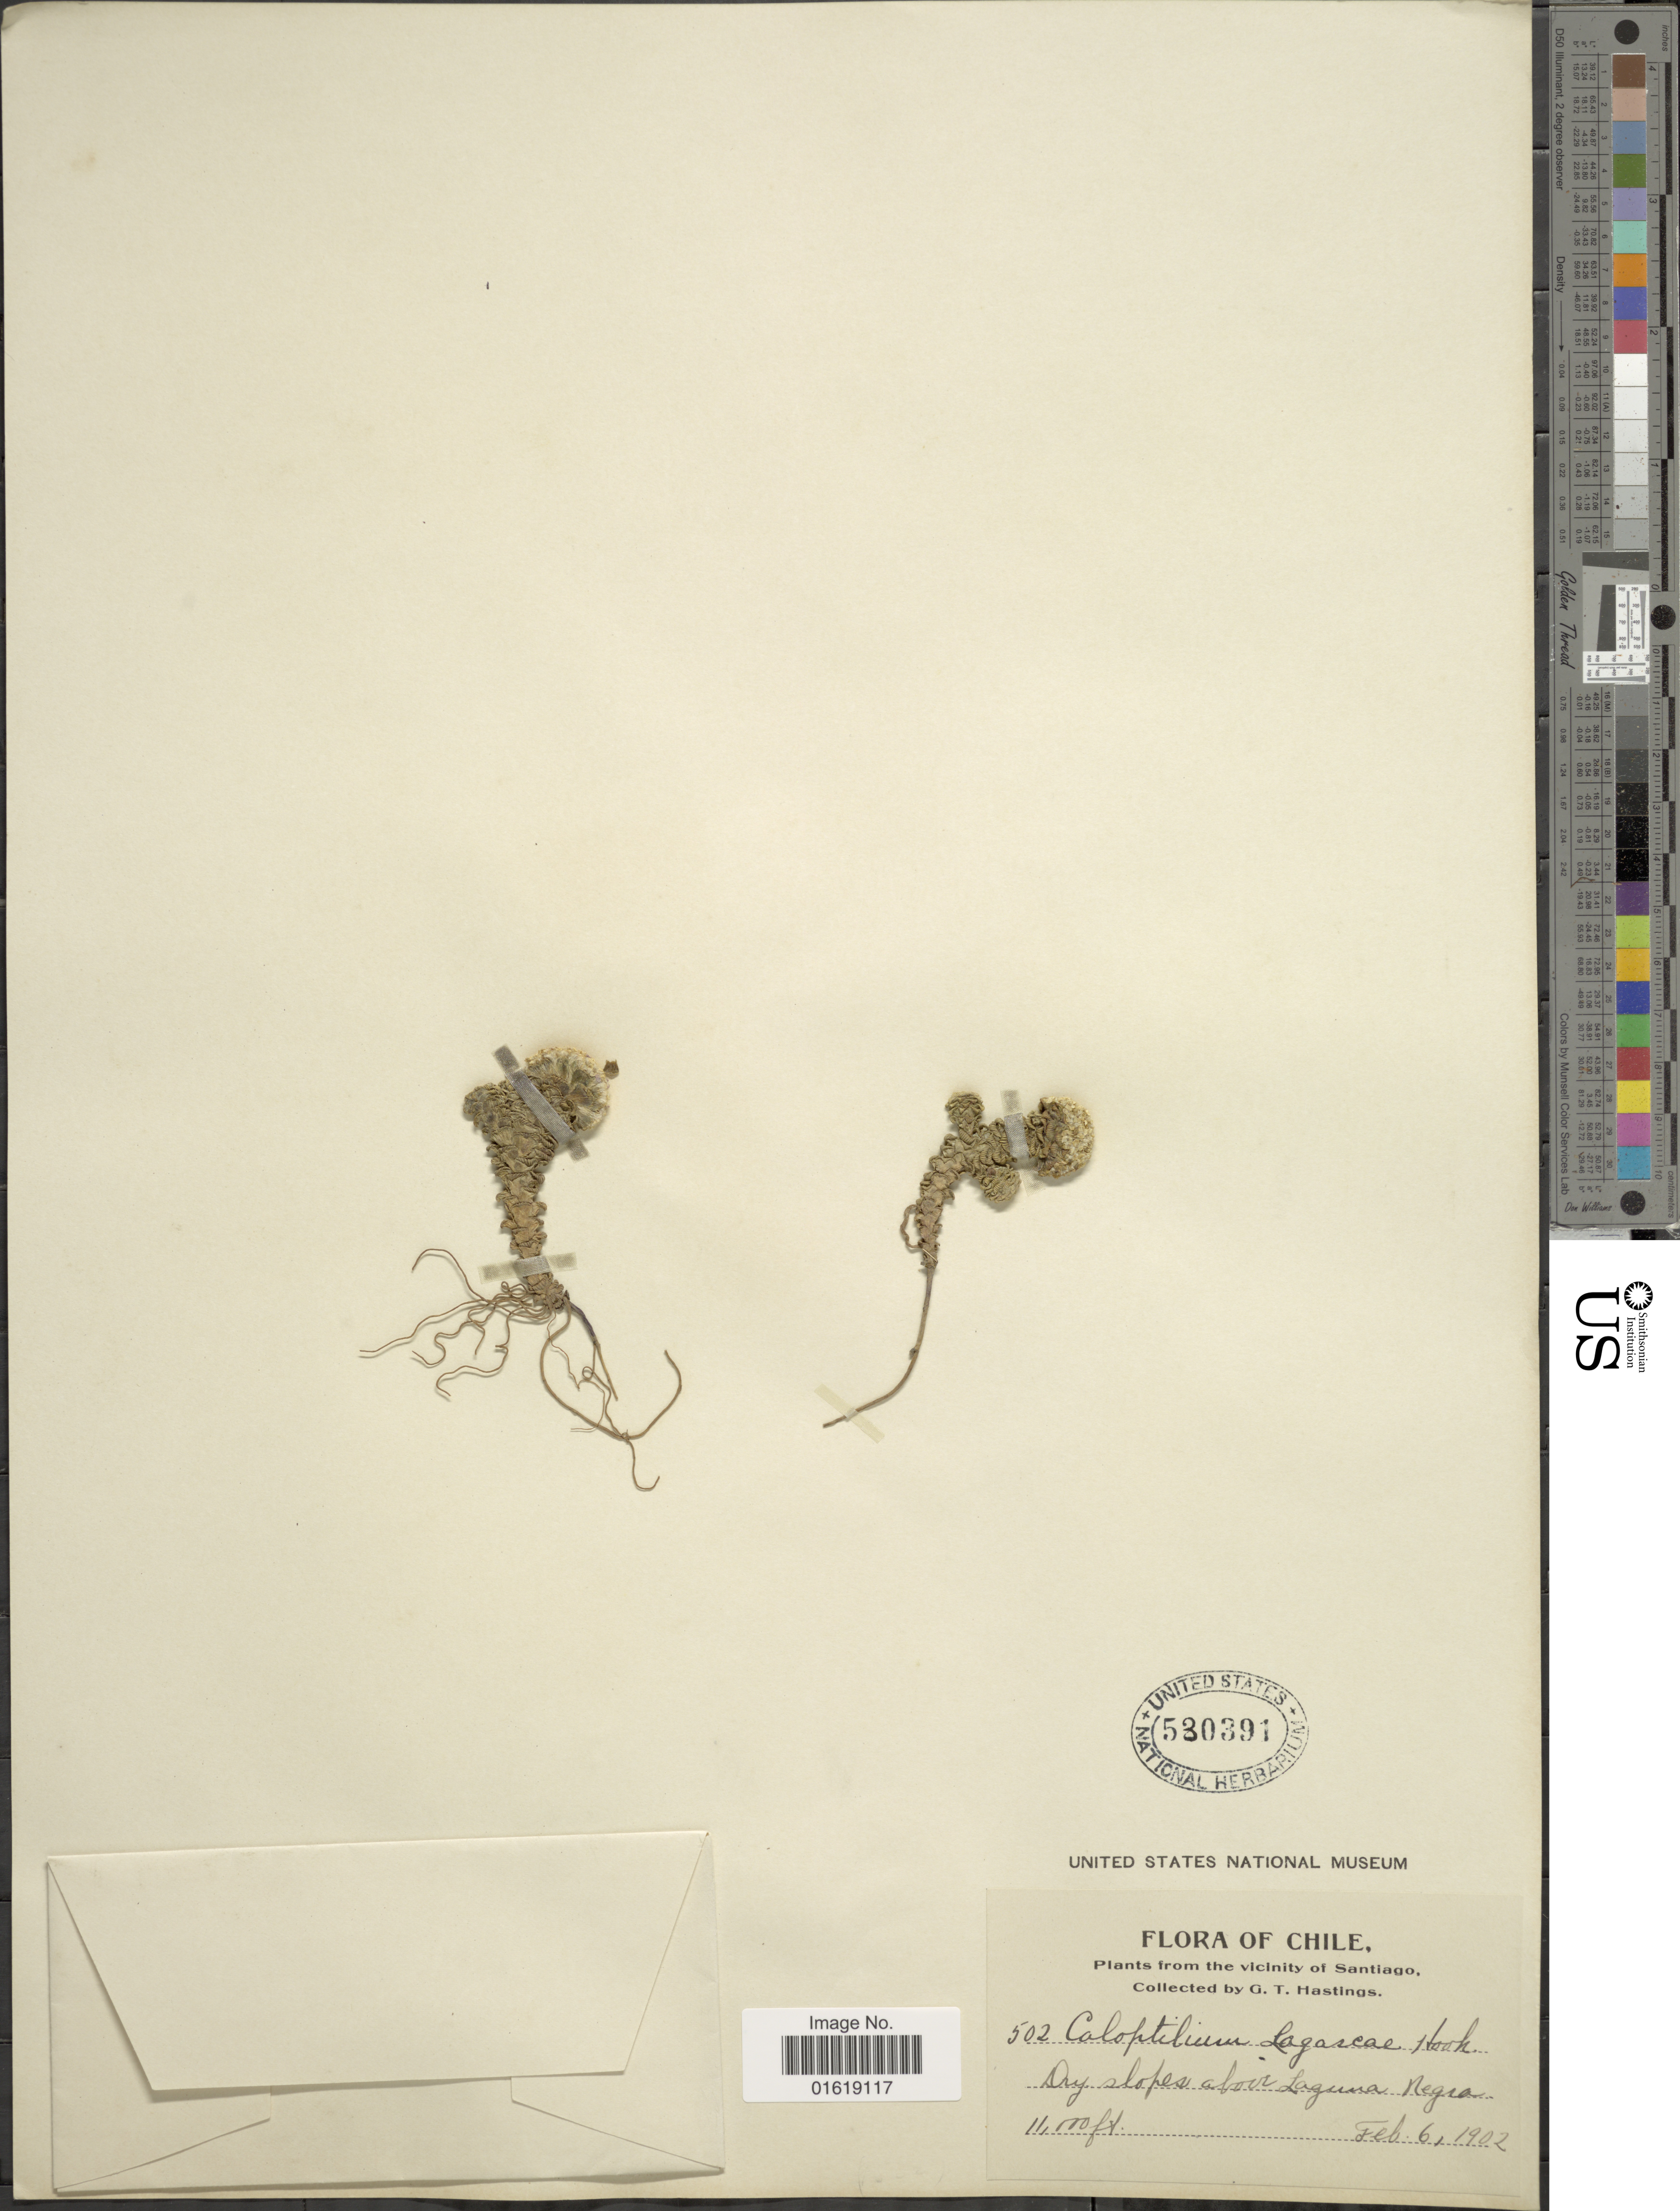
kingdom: Plantae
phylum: Tracheophyta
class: Magnoliopsida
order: Asterales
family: Asteraceae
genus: Nassauvia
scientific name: Nassauvia lagascae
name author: (D. Don) F. Meigen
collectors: G. Hastings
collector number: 502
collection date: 1902-02-06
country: Chile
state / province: Región Metropolitana (RM)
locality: Vicinity of Santiago. Dry slopes above Laguna Negra.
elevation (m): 3353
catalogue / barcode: US 530391